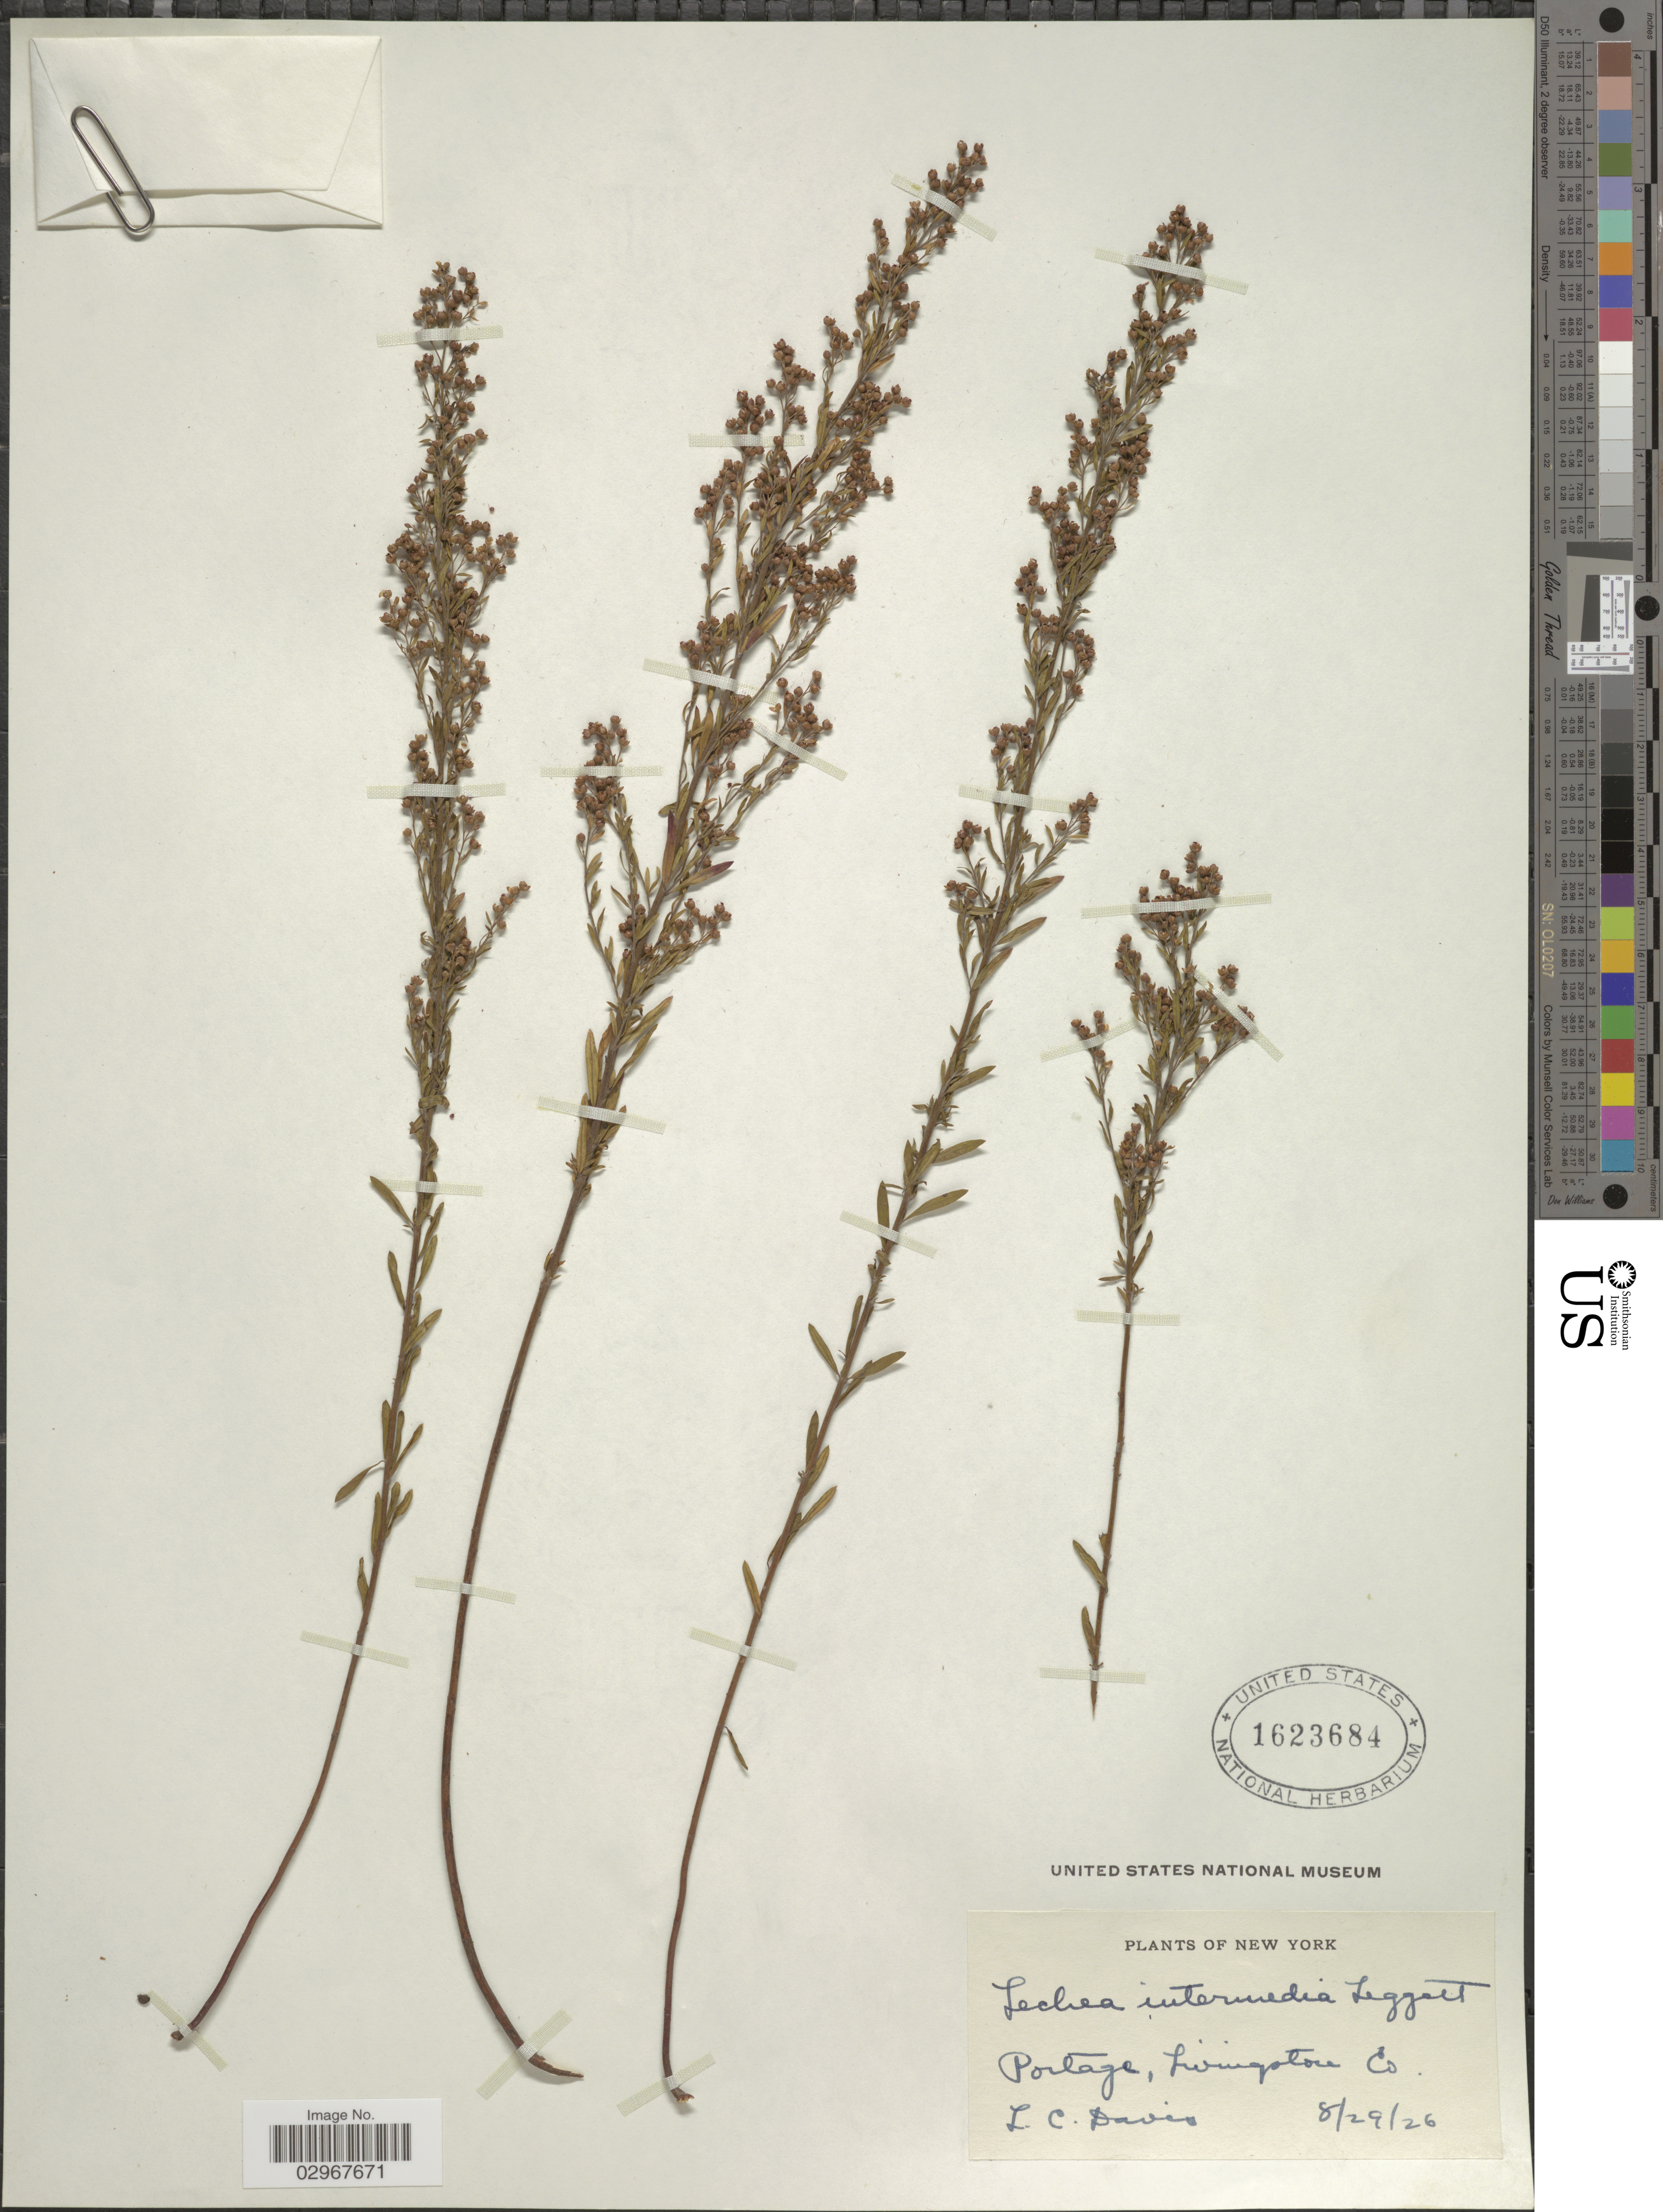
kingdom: Plantae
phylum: Tracheophyta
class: Magnoliopsida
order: Malvales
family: Cistaceae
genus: Lechea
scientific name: Lechea intermedia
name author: Legg. ex Britton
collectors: L. C. Davis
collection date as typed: Transcribed d/m/y: 29/8/26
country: United States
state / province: New York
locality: Portage, Livingston Co.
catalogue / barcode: US 1623684